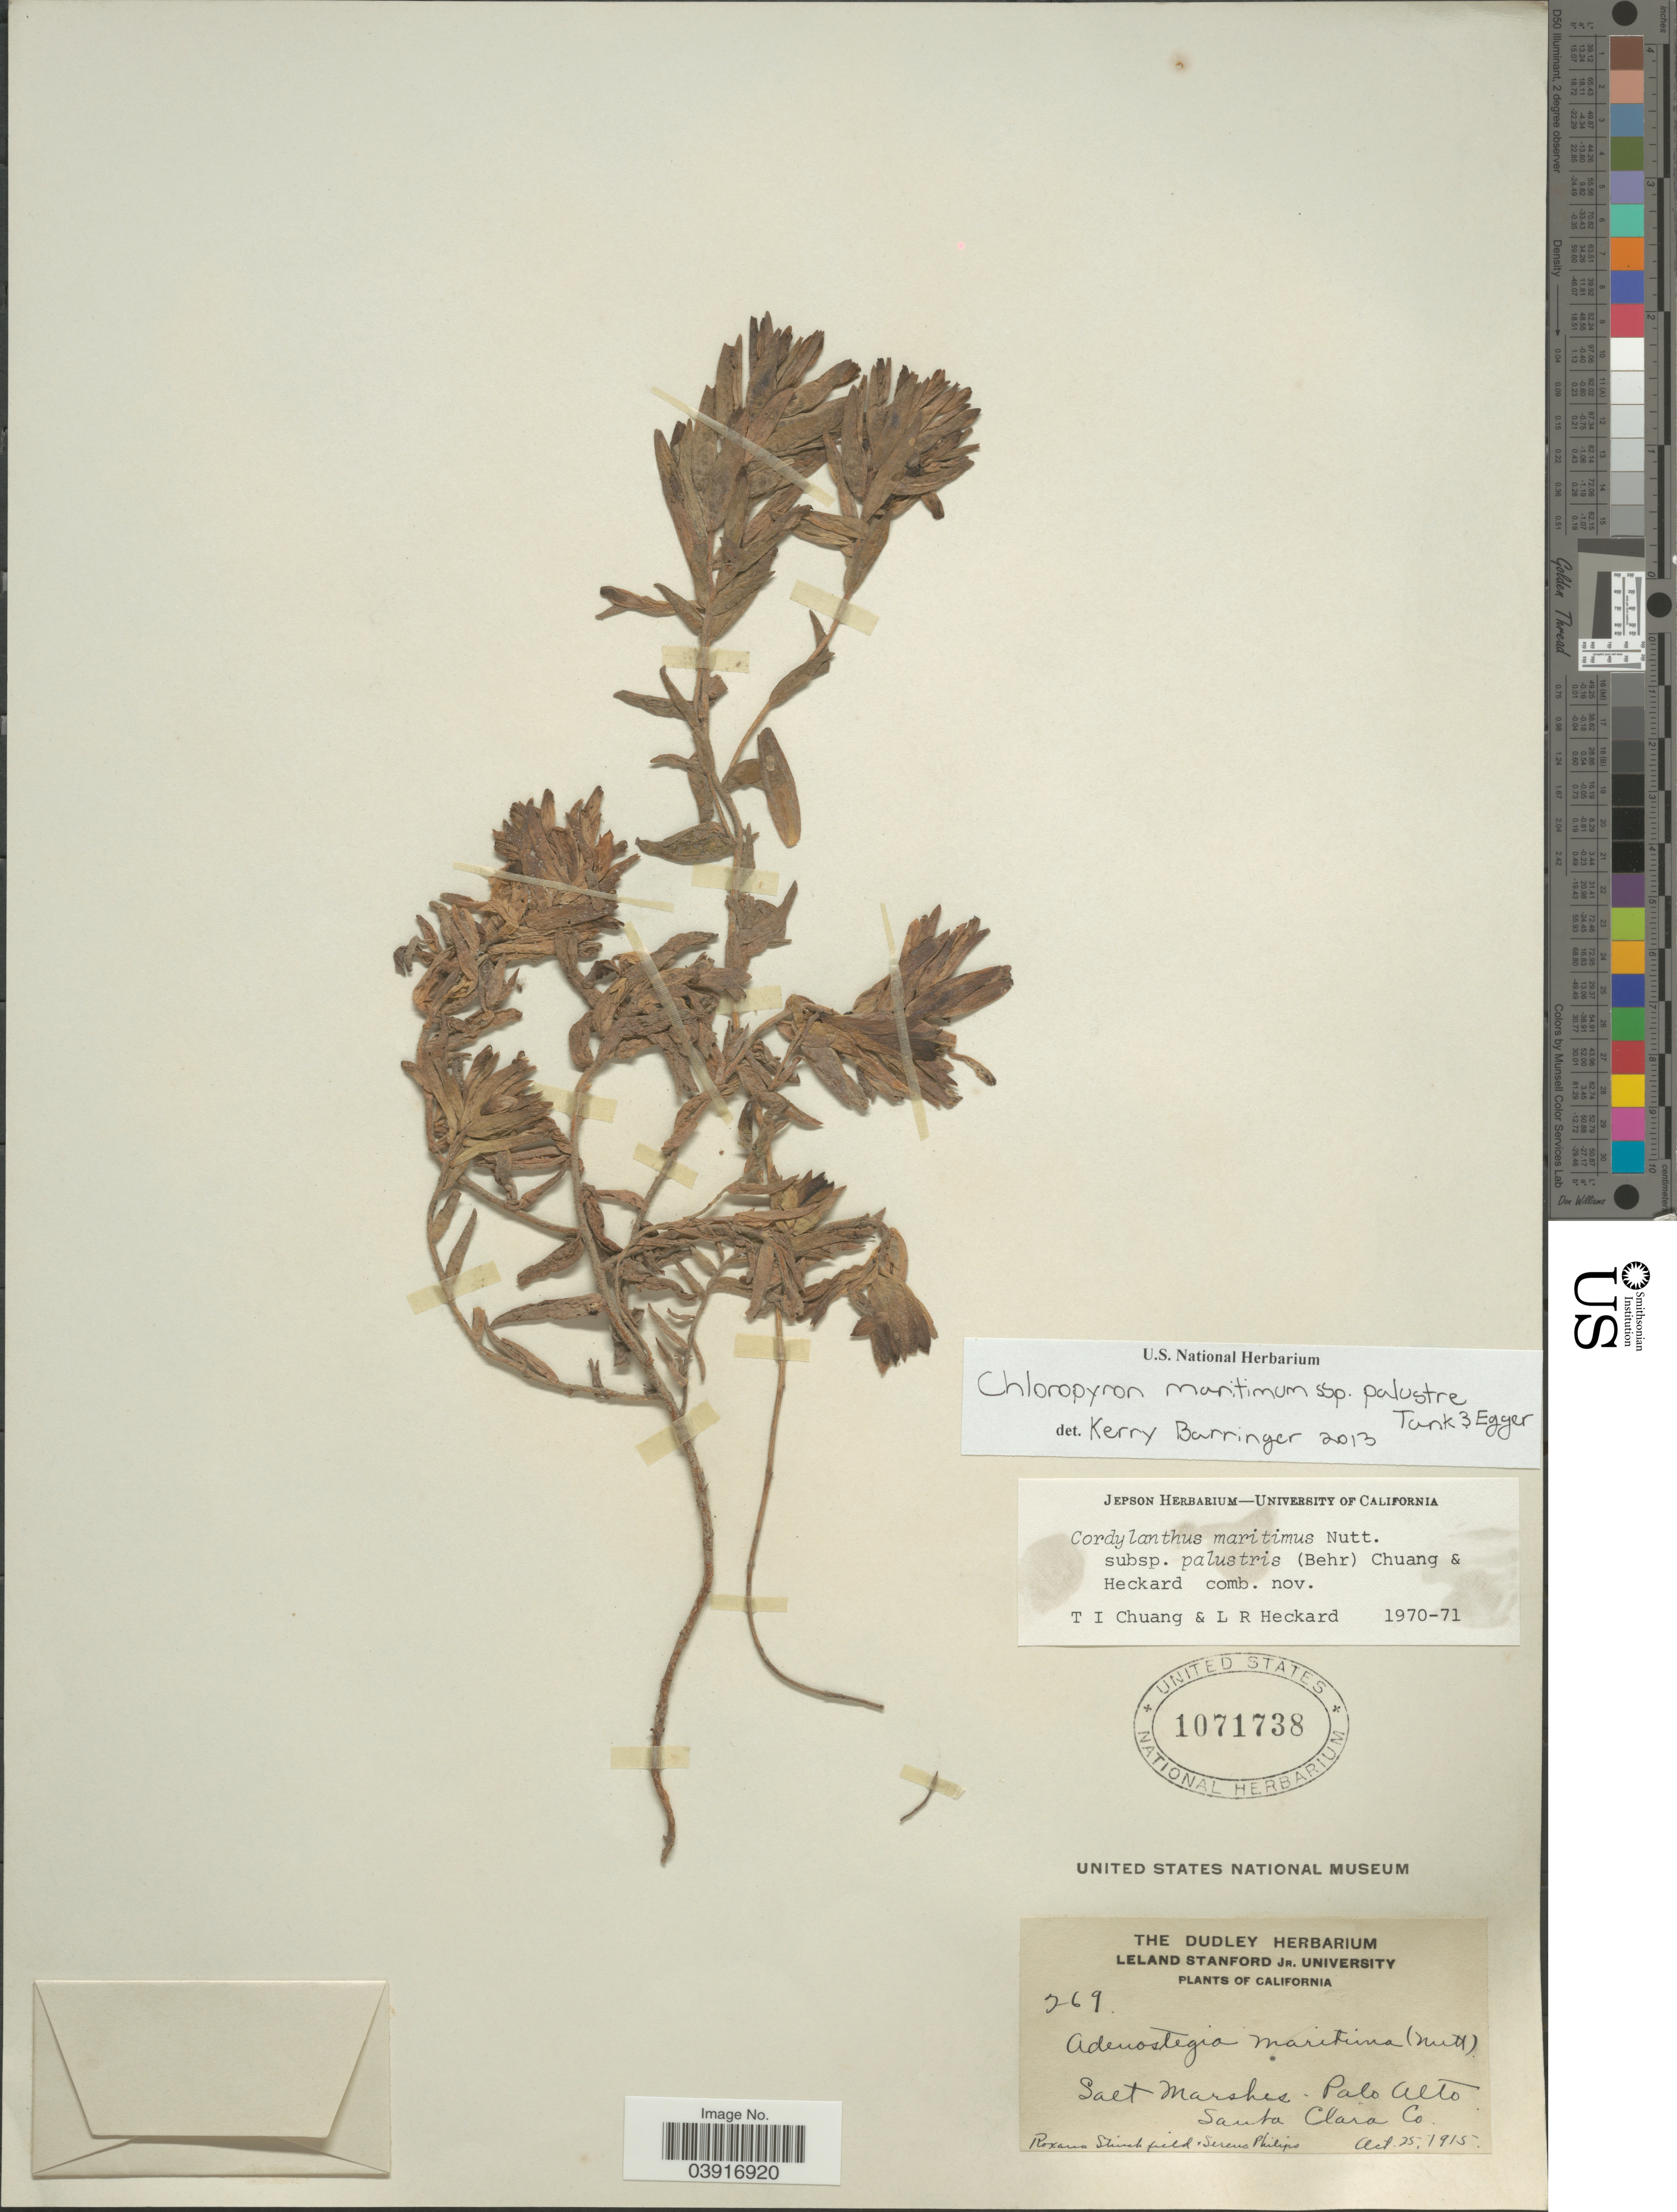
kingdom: Plantae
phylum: Tracheophyta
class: Magnoliopsida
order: Lamiales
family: Orobanchaceae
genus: Chloropyron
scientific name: Chloropyron maritimum subsp. palustre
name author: (Behr) Tank & J.M. Egger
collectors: R. S. Ferris & S. Philips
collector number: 269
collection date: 1915-10-25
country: United States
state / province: California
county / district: Santa Clara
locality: Salt Marshes, Palo Alto. Santa Clara Co.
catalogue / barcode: US 1071738